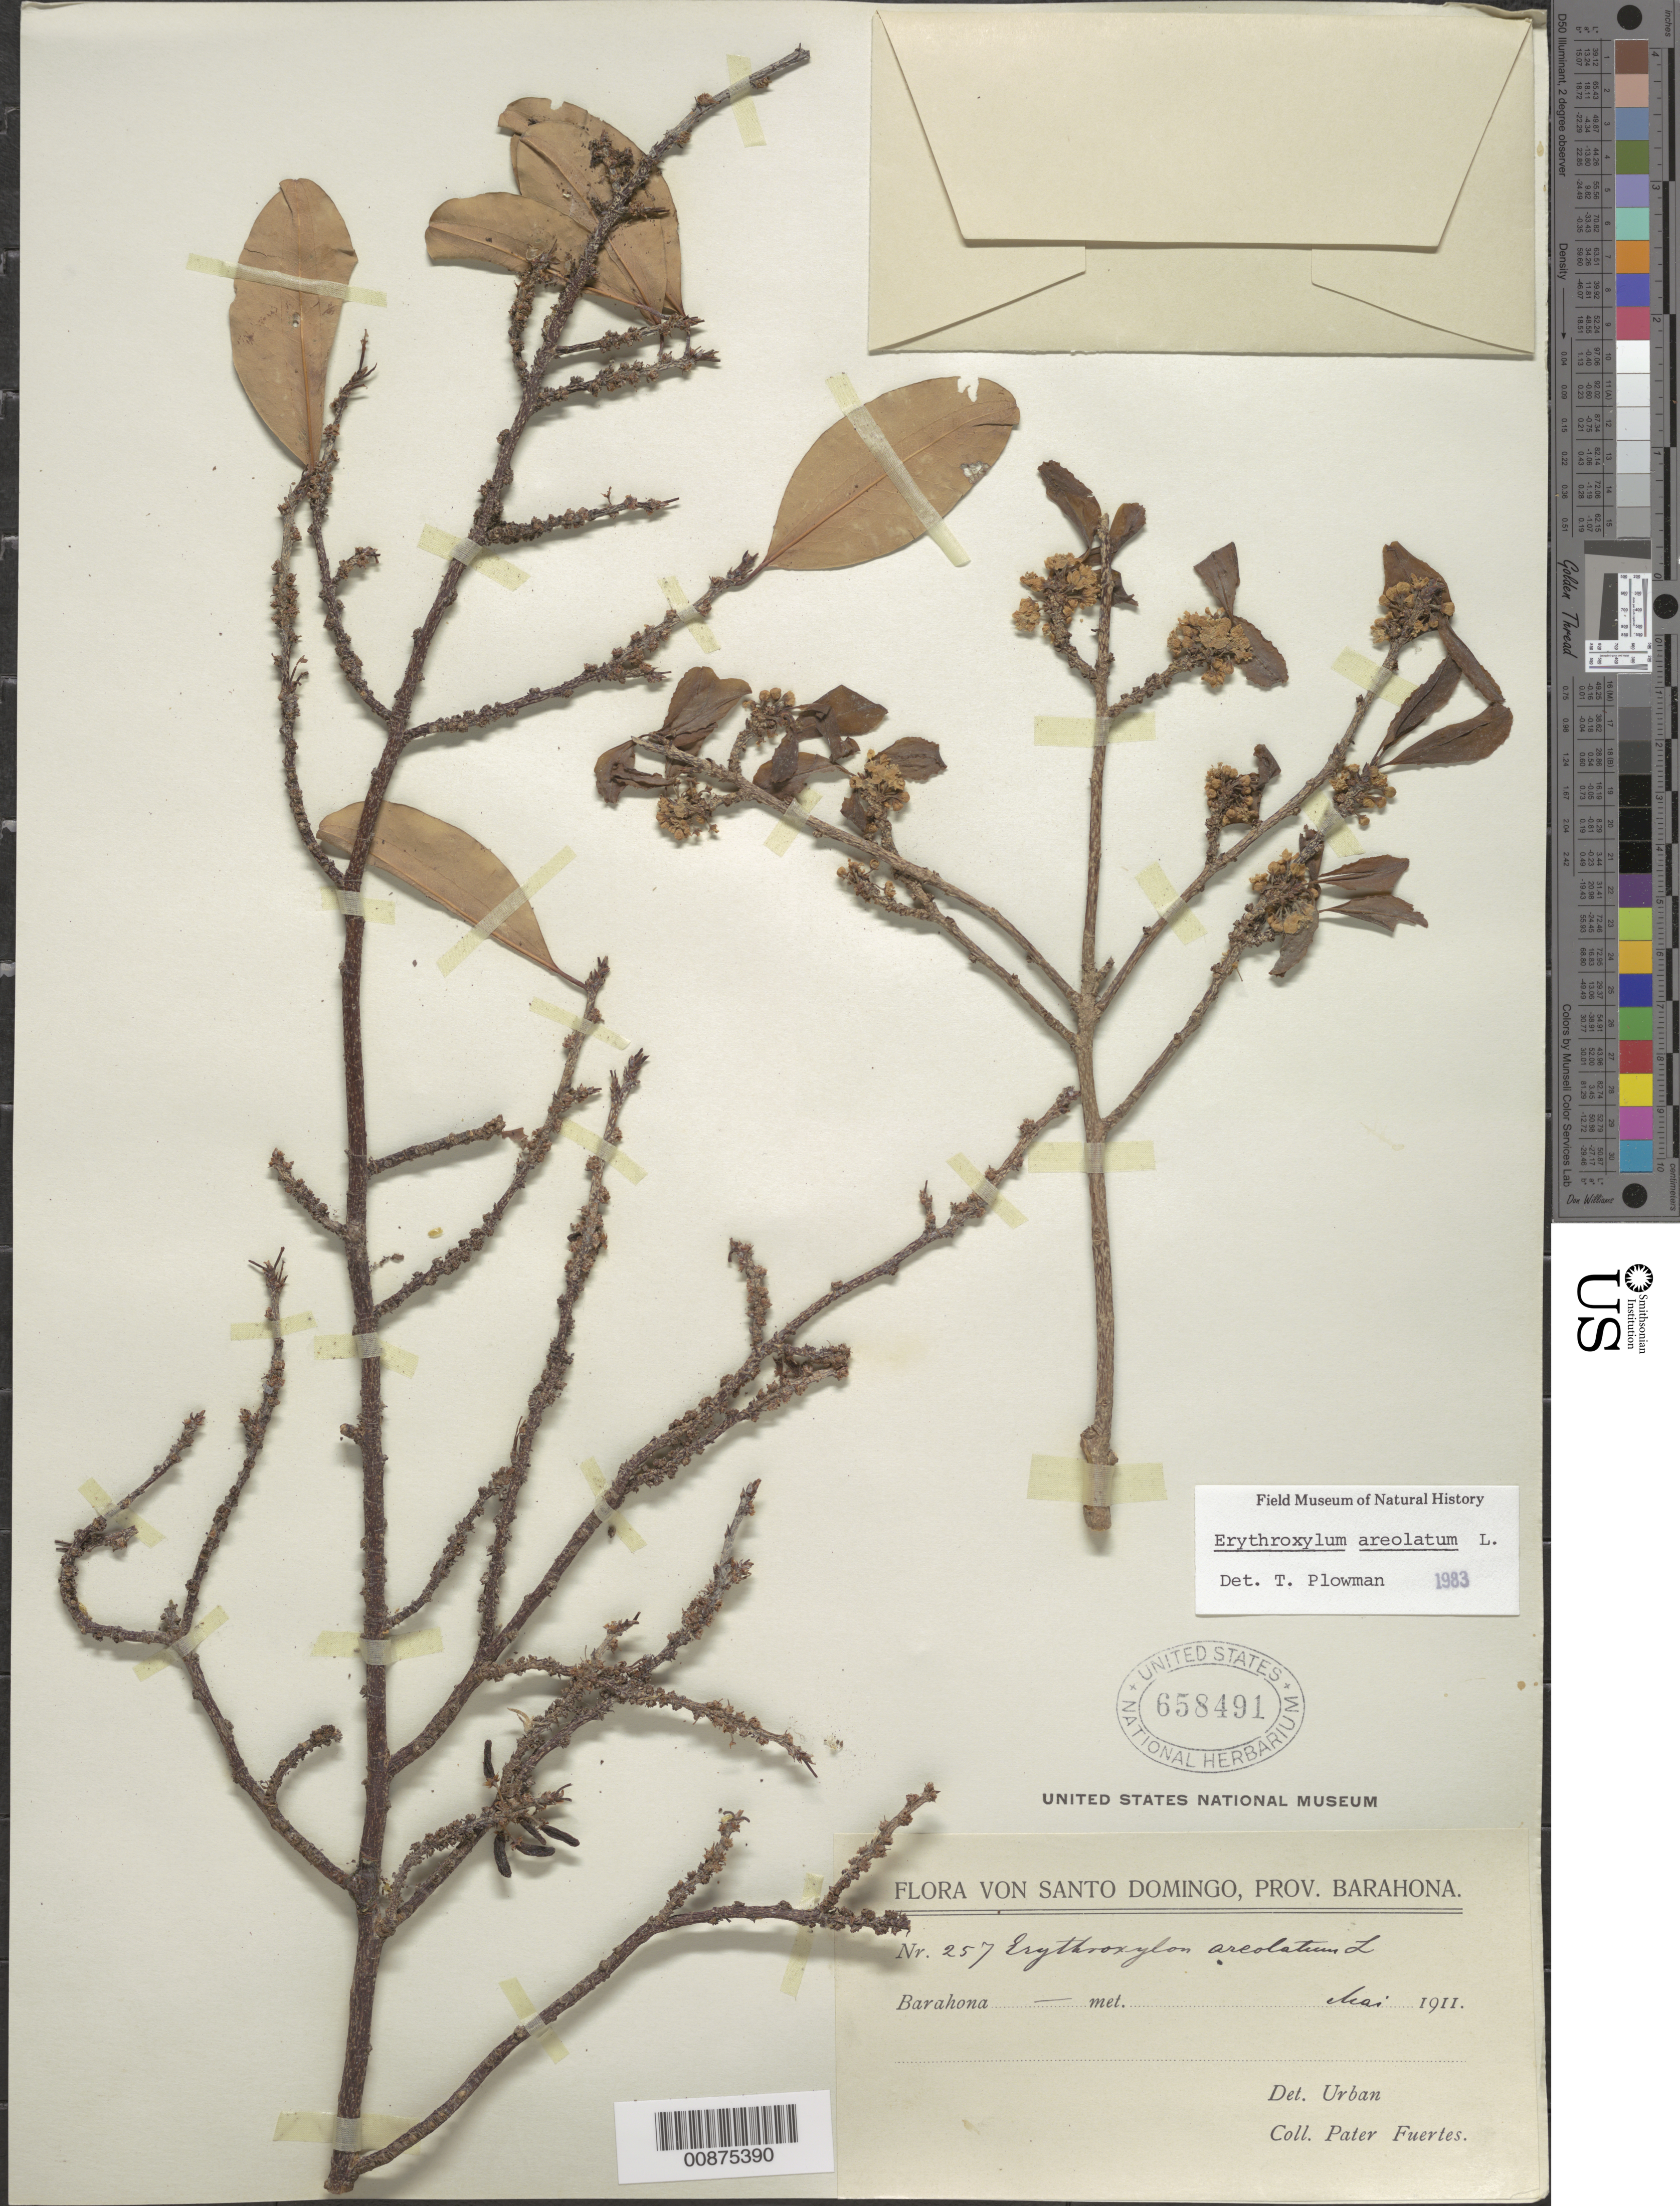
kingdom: Plantae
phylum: Tracheophyta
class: Magnoliopsida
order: Malpighiales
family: Erythroxylaceae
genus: Erythroxylum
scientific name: Erythroxylum aerolatum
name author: L.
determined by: Plowman, Timothy C.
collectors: M. D. Fuertes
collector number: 257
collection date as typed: May 1911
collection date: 1911-05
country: Dominican Republic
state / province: Barahona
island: Hispaniola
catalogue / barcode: US 658491